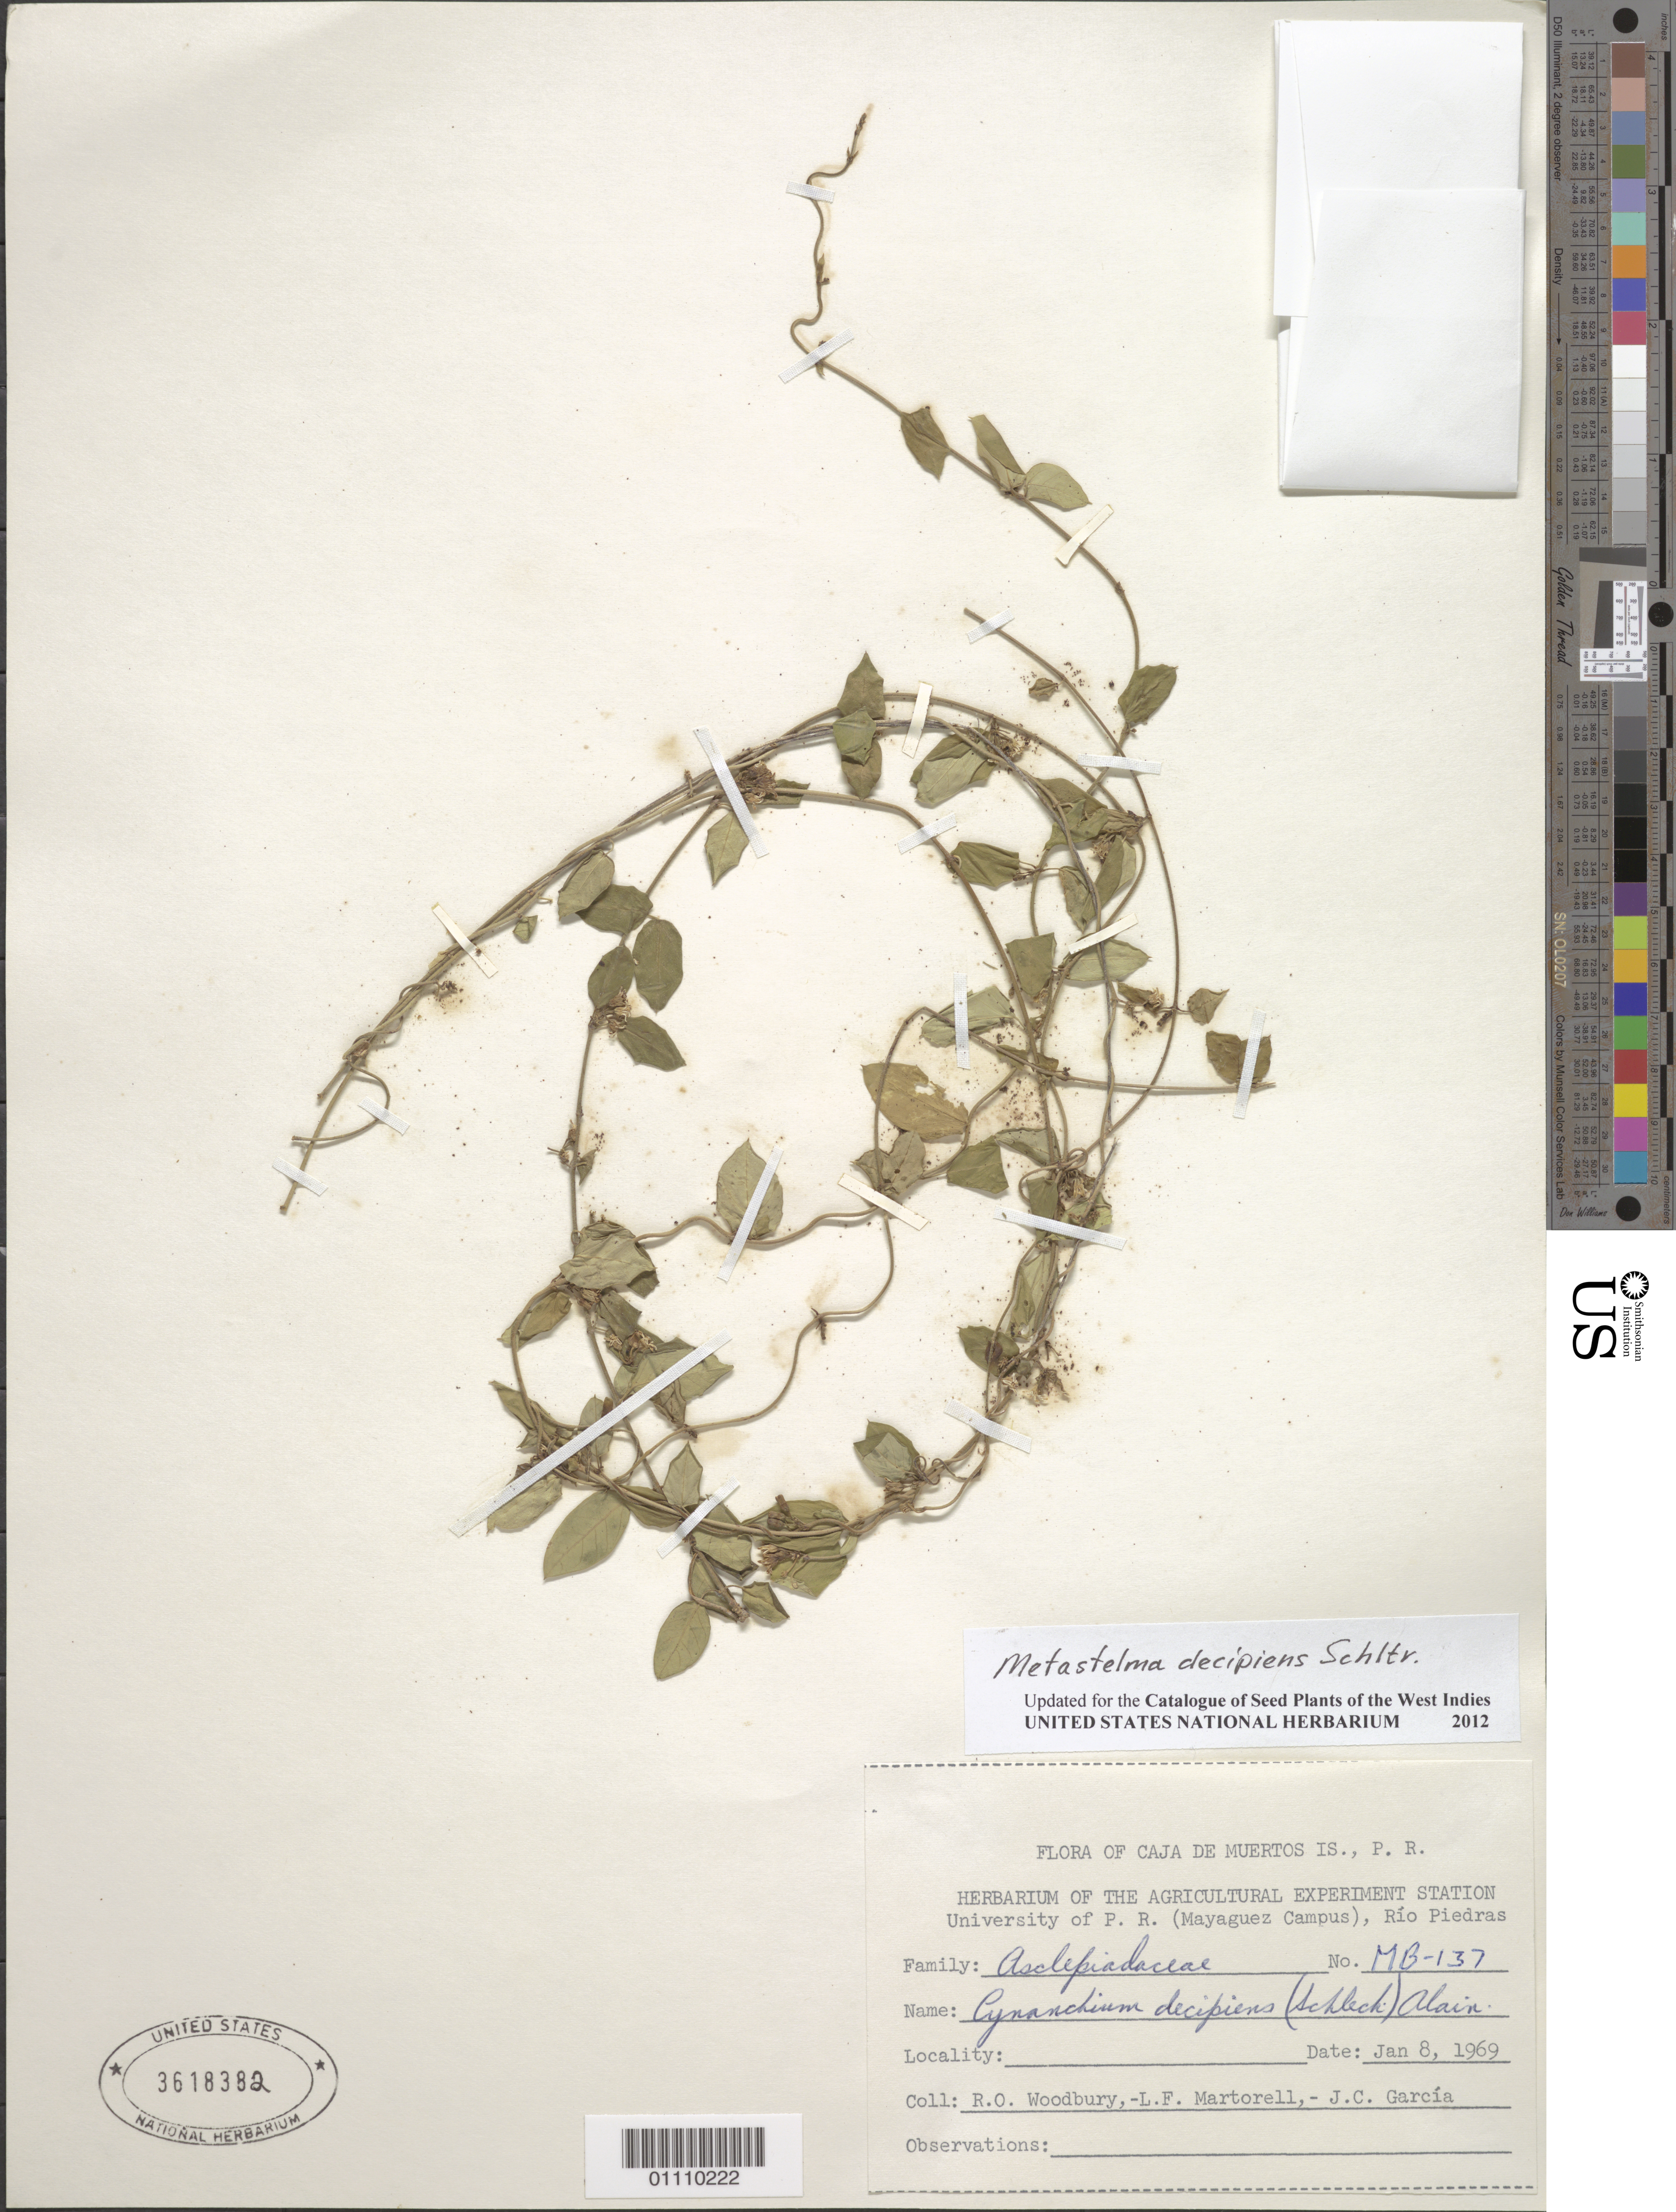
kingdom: Plantae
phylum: Tracheophyta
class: Magnoliopsida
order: Gentianales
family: Apocynaceae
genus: Metastelma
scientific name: Metastelma decipiens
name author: Schltr.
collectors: R. O. Woodbury, L. Martorell & J. García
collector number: MB-137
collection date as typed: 08 Jan 1969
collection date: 1969-01-08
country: Puerto Rico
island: Caja de Muertos I.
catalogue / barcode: US 3618382